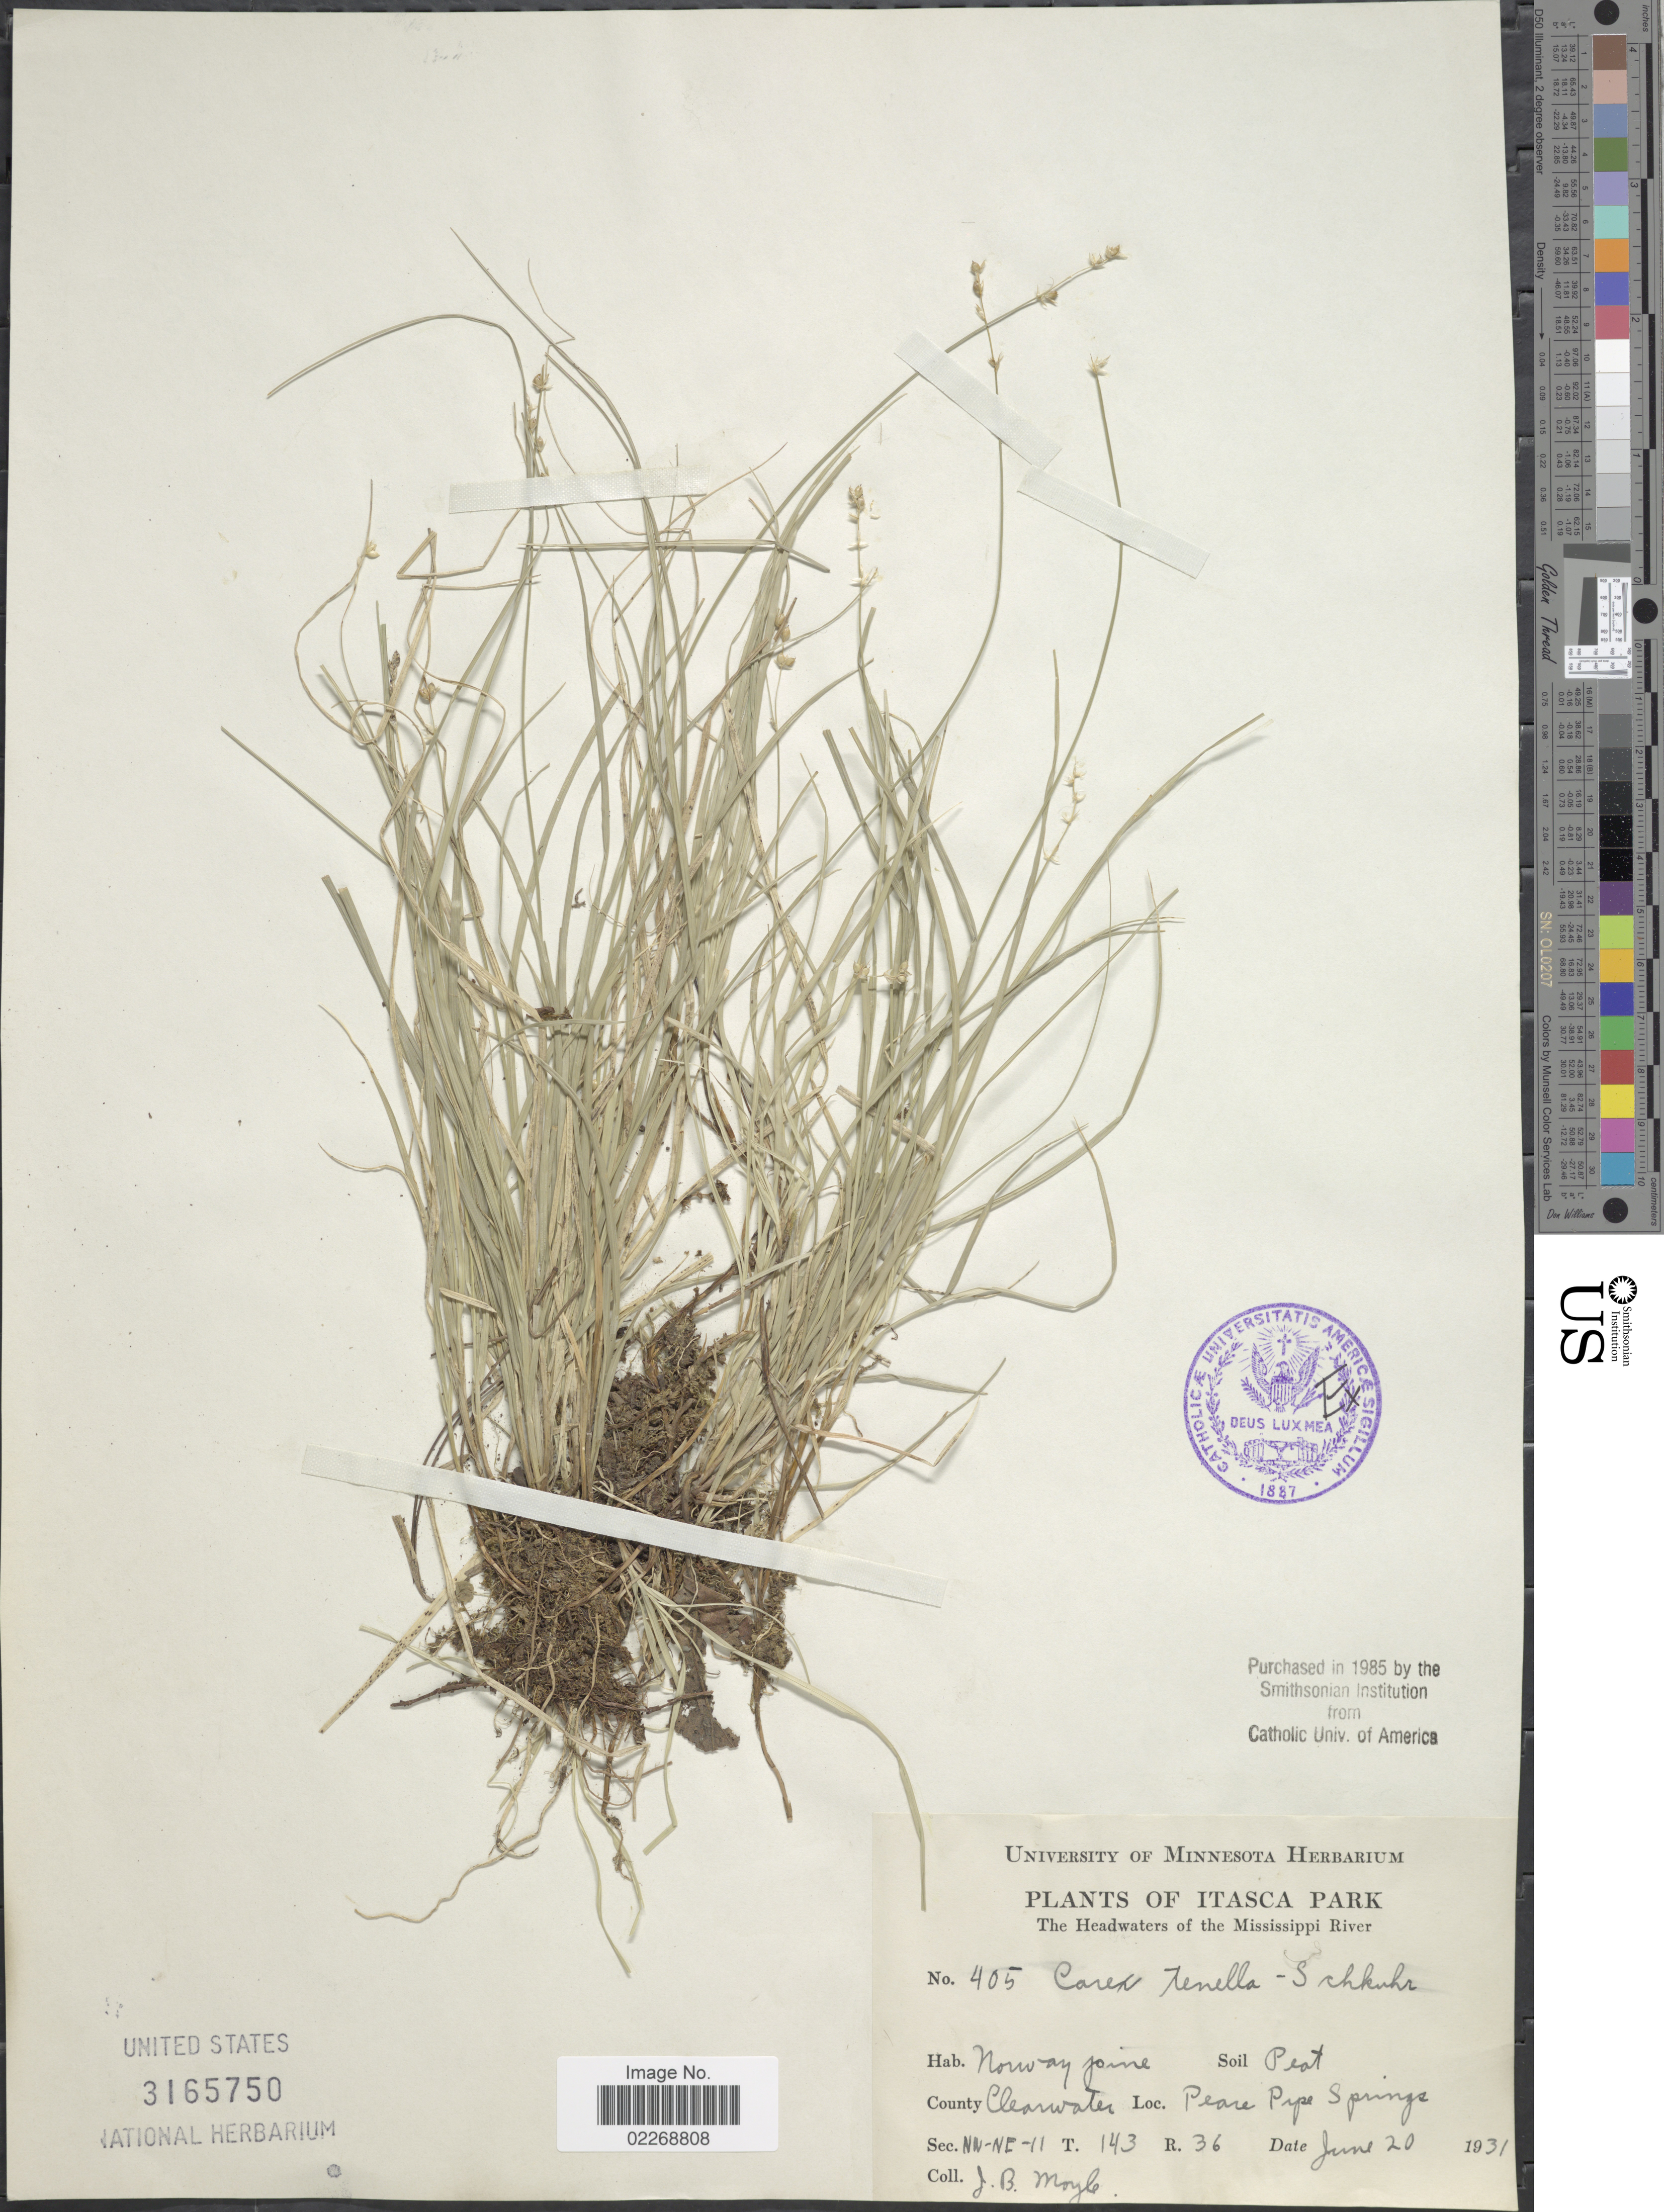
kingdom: Plantae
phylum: Tracheophyta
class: Liliopsida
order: Poales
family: Cyperaceae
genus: Carex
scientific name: Carex disperma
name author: Dewey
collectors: J. Moyle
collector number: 405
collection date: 1931-06-20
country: United States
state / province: Minnesota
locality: Itasca Park. The Headwaters of the Mississippi River. Norway pine. County Clearwater. Peare Pipe Springs. NW-NE-11 T. 143 R. 36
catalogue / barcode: US 3165750